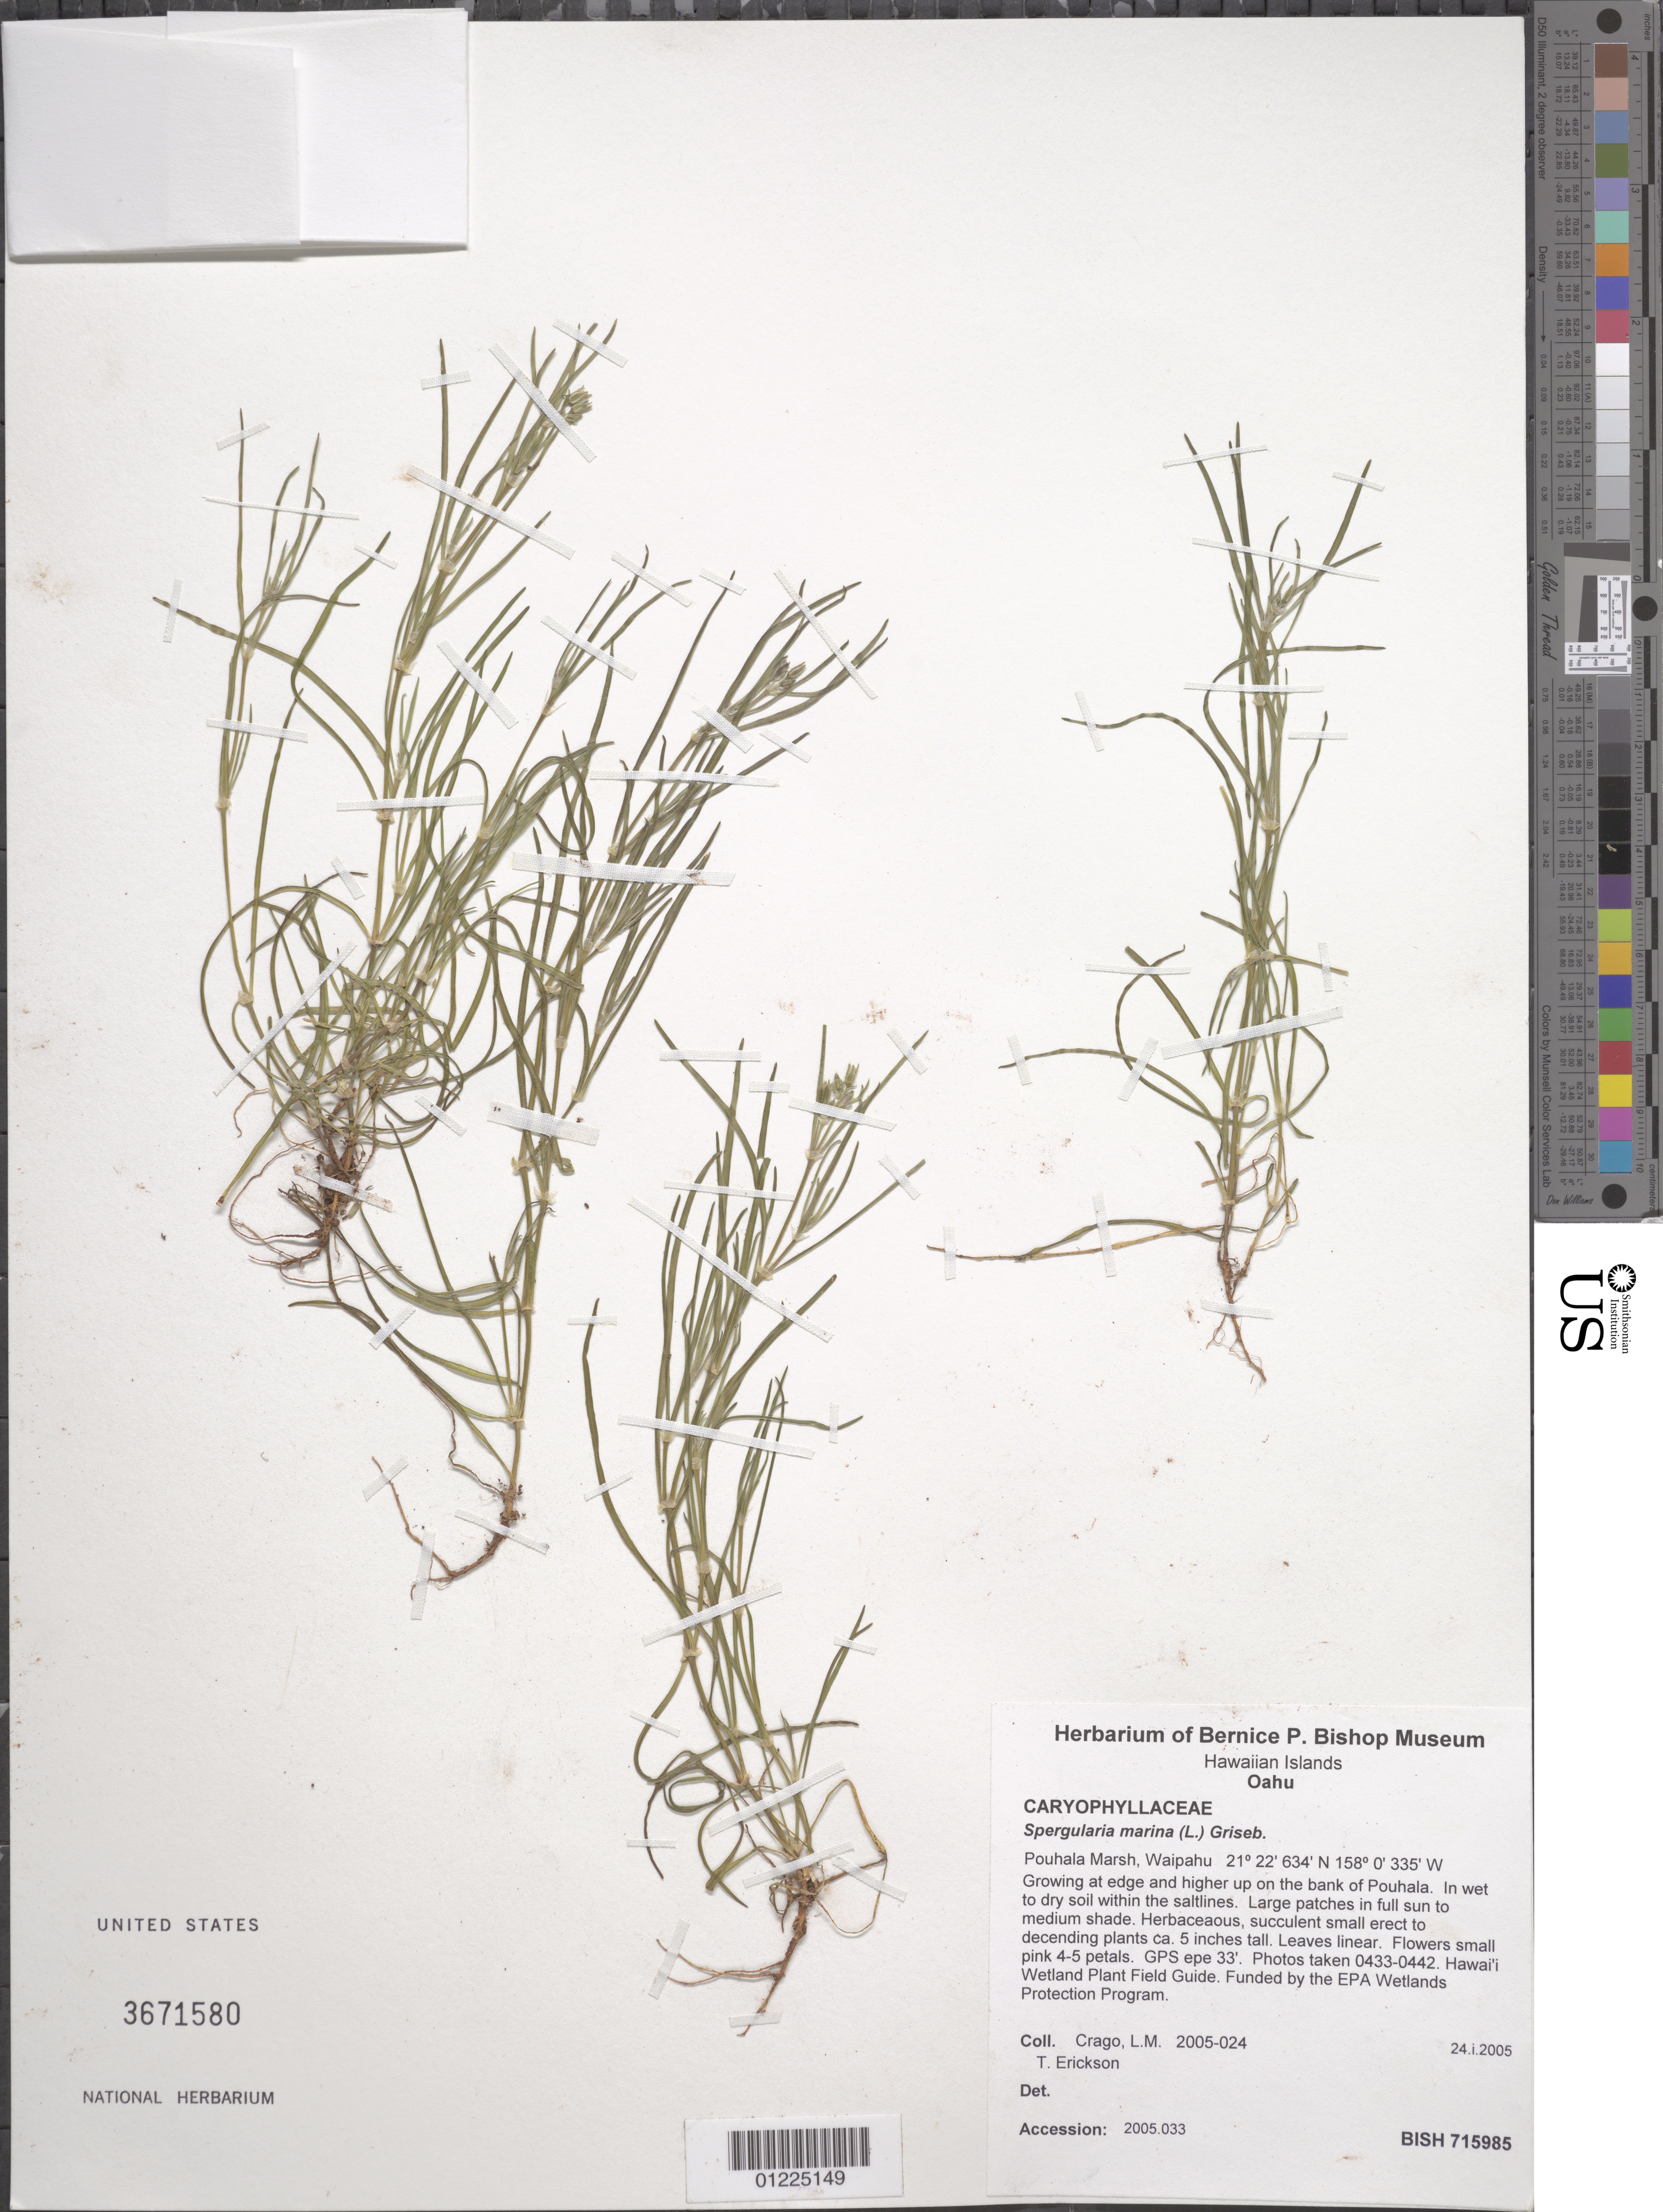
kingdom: Plantae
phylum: Tracheophyta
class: Magnoliopsida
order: Caryophyllales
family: Caryophyllaceae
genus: Spergularia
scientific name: Spergularia marina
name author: (L.) Griseb.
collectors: L. Crago & T. Erickson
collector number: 2005-024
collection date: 2005-01-24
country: United States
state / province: Hawaii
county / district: Honolulu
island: Oahu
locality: Pouhala Marsh, Waipahu.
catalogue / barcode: US 3671580